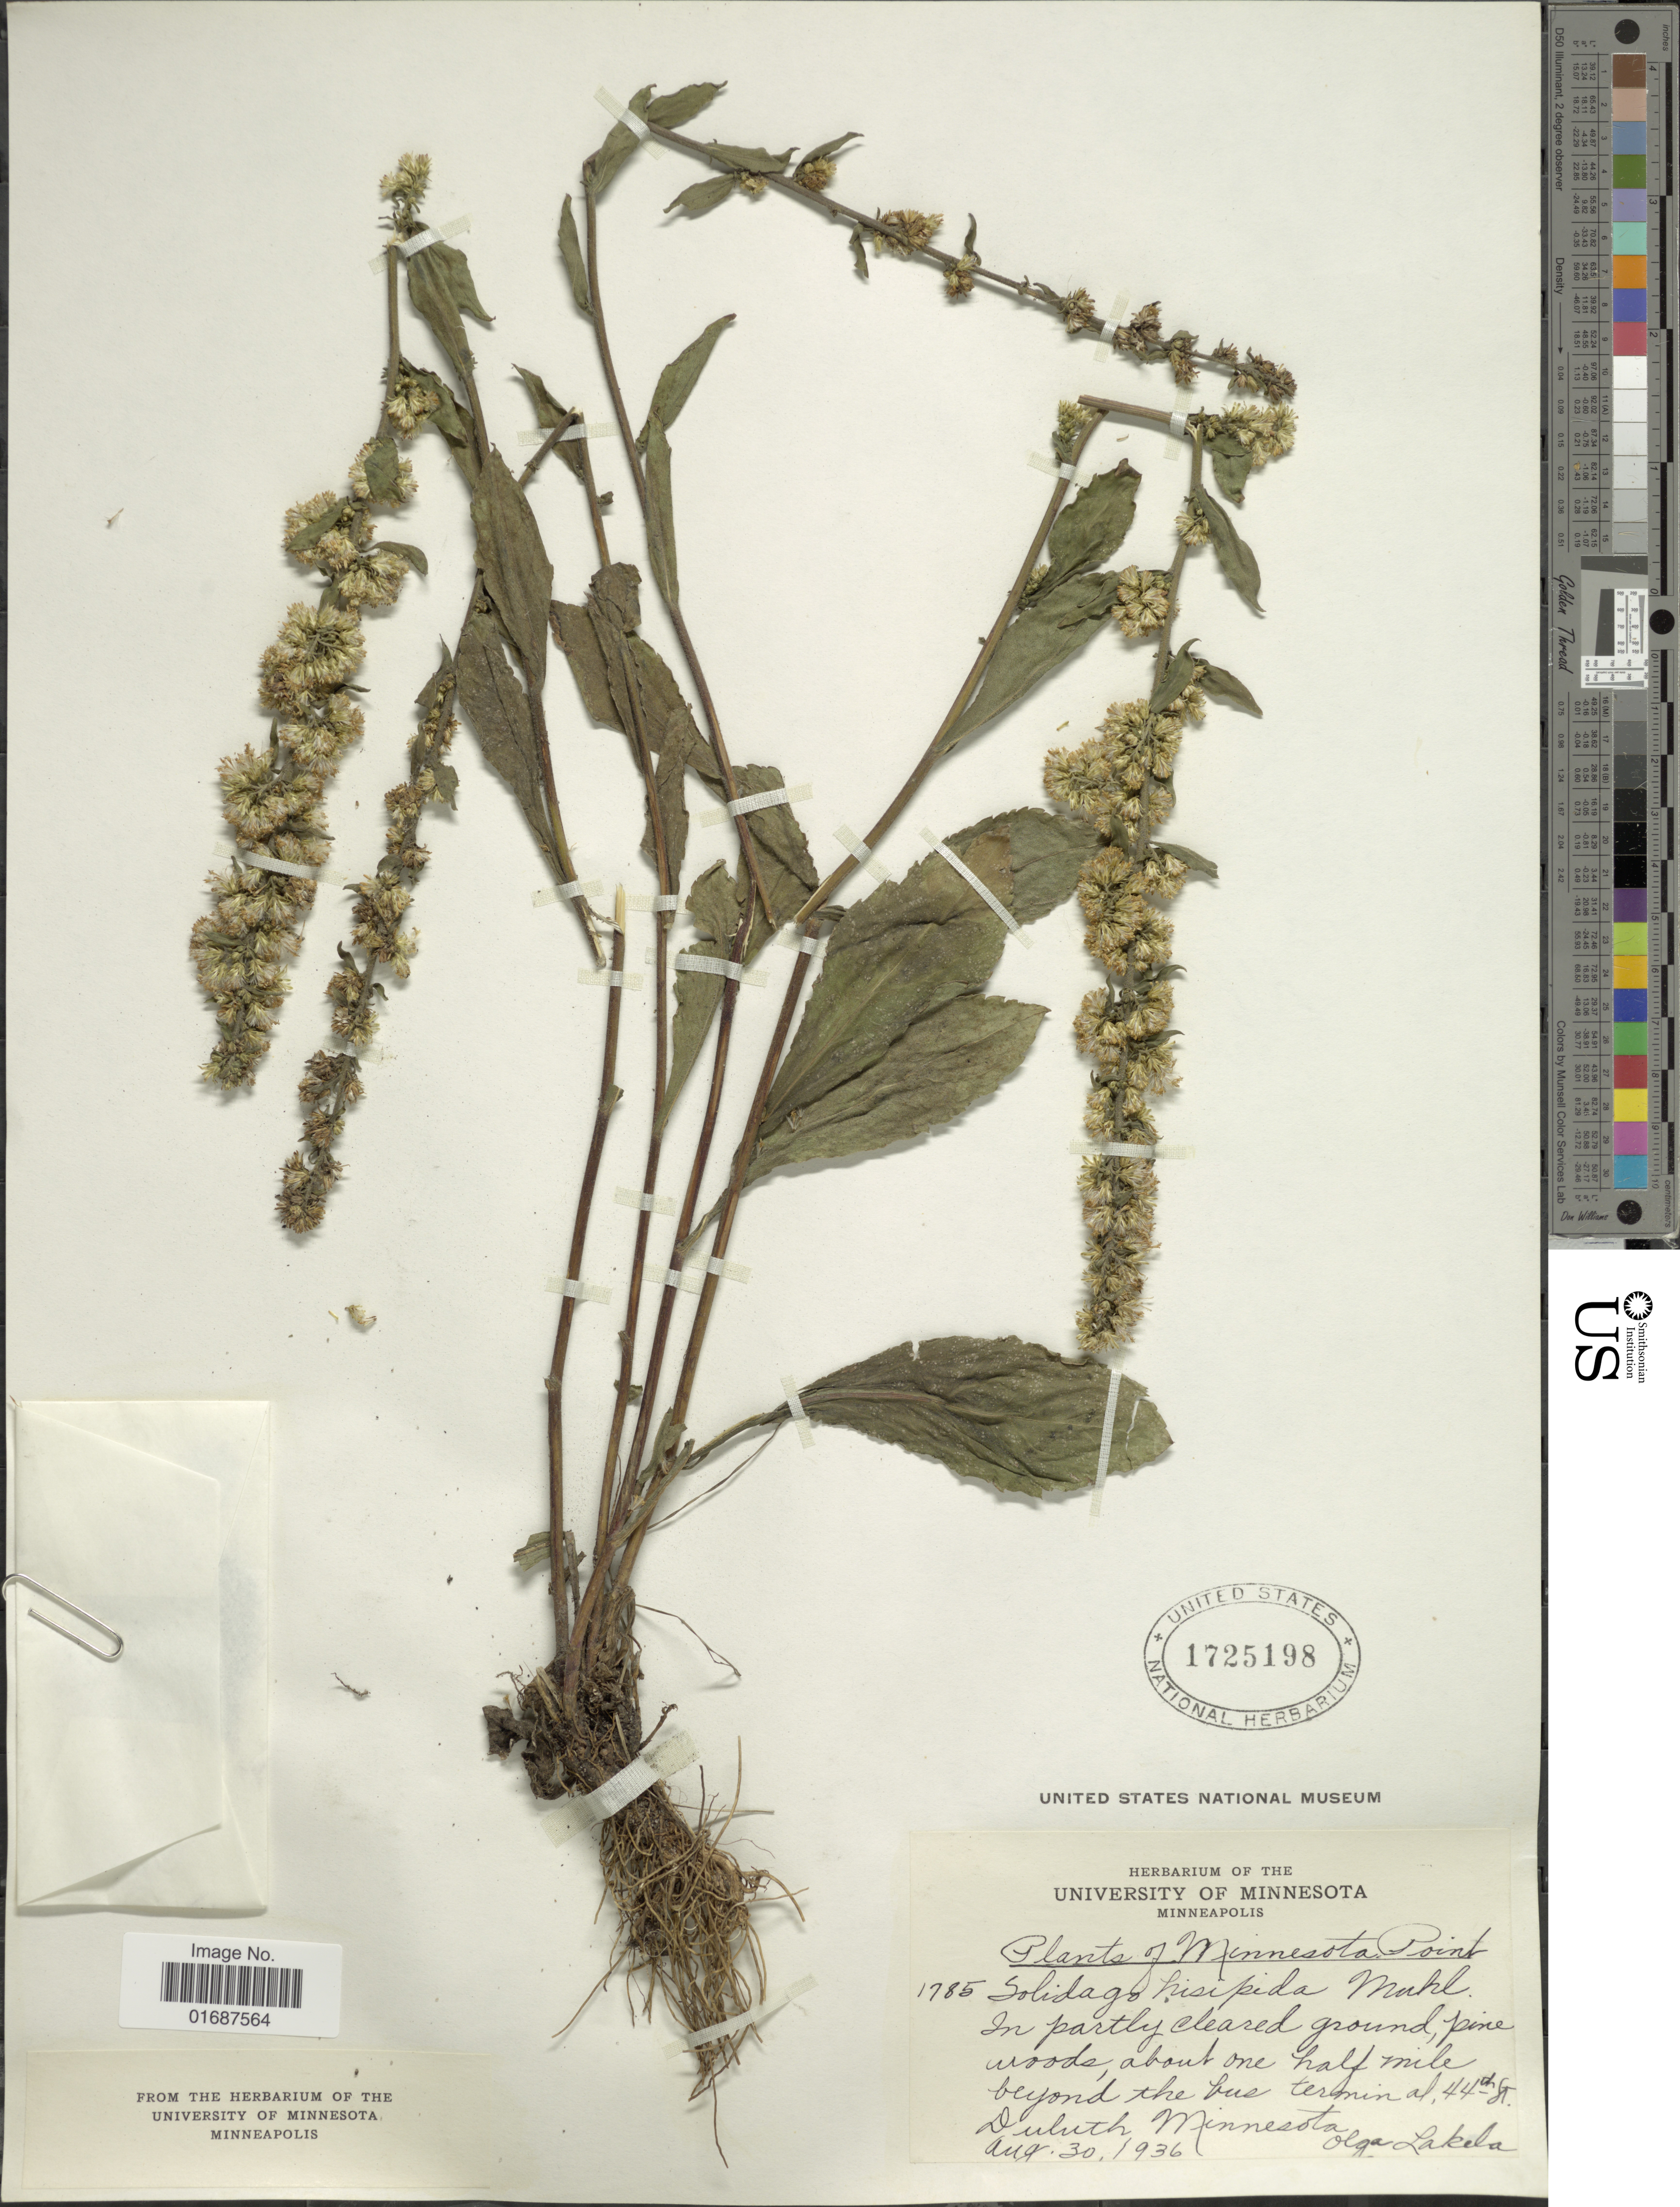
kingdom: Plantae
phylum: Tracheophyta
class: Magnoliopsida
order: Asterales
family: Asteraceae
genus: Solidago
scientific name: Solidago hispida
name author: Muhl. ex Willd.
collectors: O. K. Lakela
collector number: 1785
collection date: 1936-08-30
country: United States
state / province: Minnesota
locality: About one half mile beyond the bus termin at, 44th-St. Duluth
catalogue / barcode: US 1725198